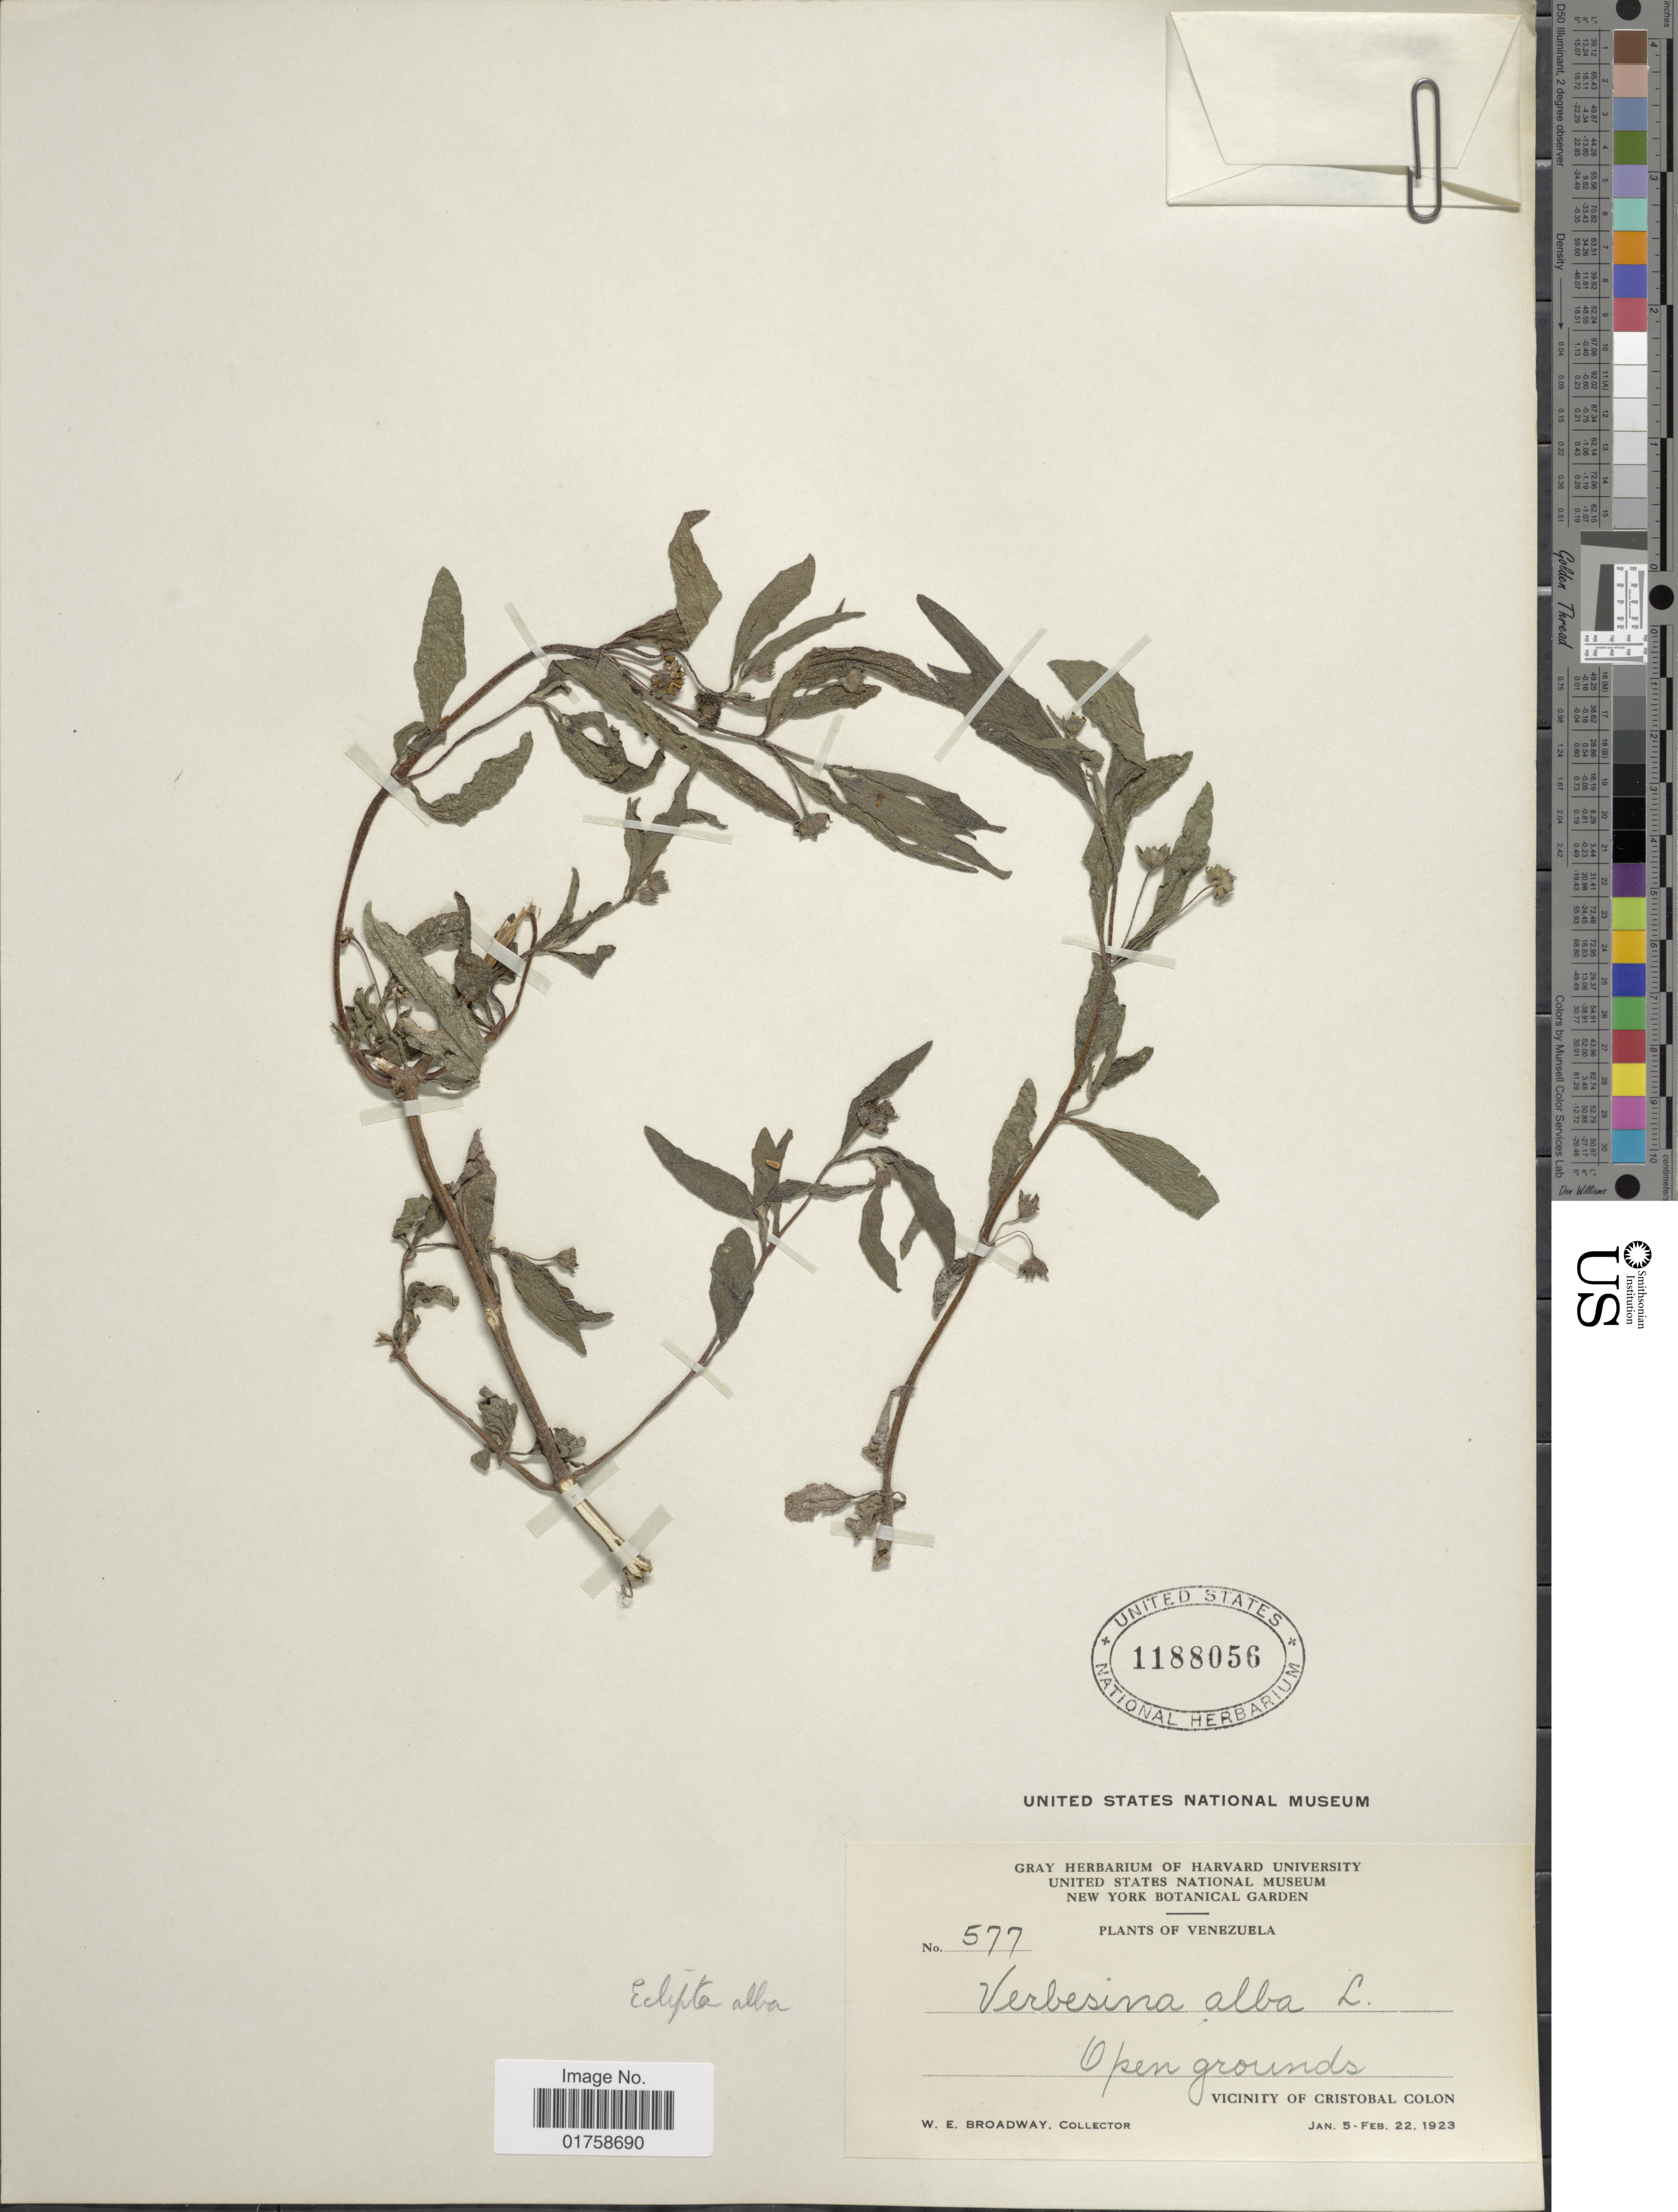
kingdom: Plantae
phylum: Tracheophyta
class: Magnoliopsida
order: Asterales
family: Asteraceae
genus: Eclipta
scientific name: Eclipta alba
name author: (L.) Hassk.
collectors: W. E. Broadway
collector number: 577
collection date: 1923-01-05/1923-02-22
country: Venezuela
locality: Venezuela. open grounds. Vicinity of Cristobal Colon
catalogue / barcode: US 1188056